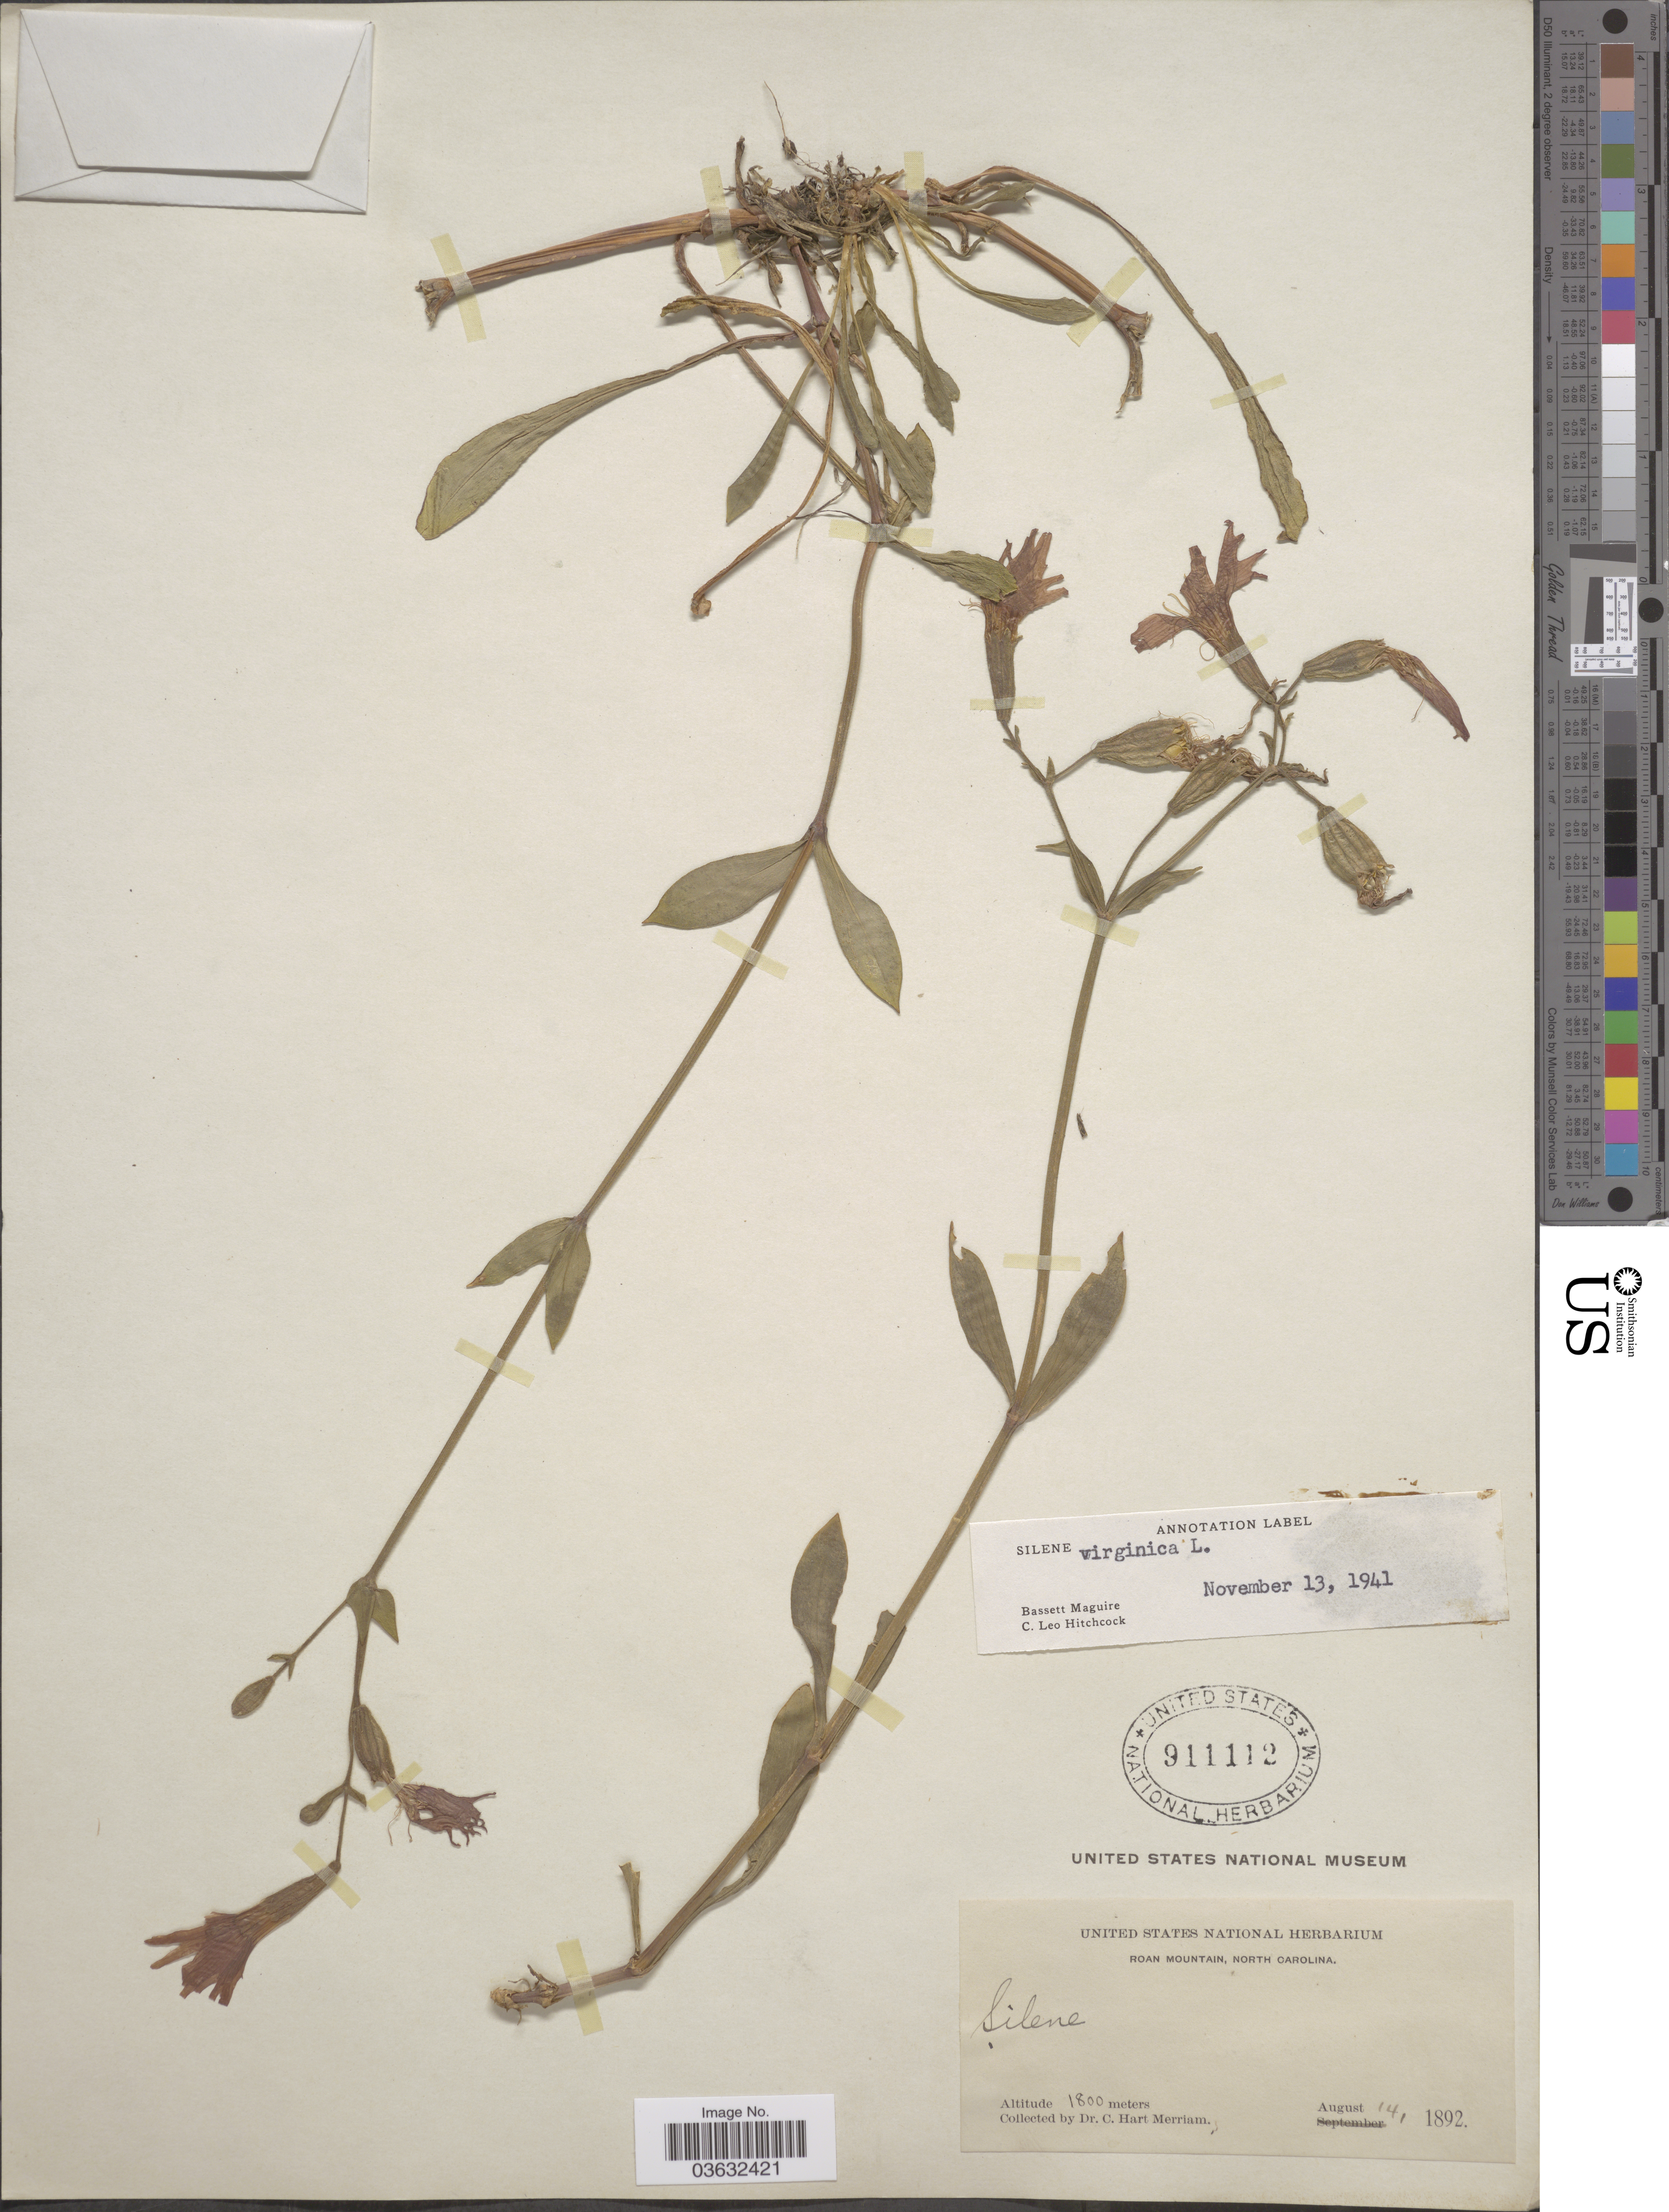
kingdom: Plantae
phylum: Tracheophyta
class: Magnoliopsida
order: Caryophyllales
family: Caryophyllaceae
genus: Silene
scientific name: Silene virginica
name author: L.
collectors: C. Merriam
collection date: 1892-08-14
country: United States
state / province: North Carolina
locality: Roan Mountain.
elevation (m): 1800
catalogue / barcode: US 911112